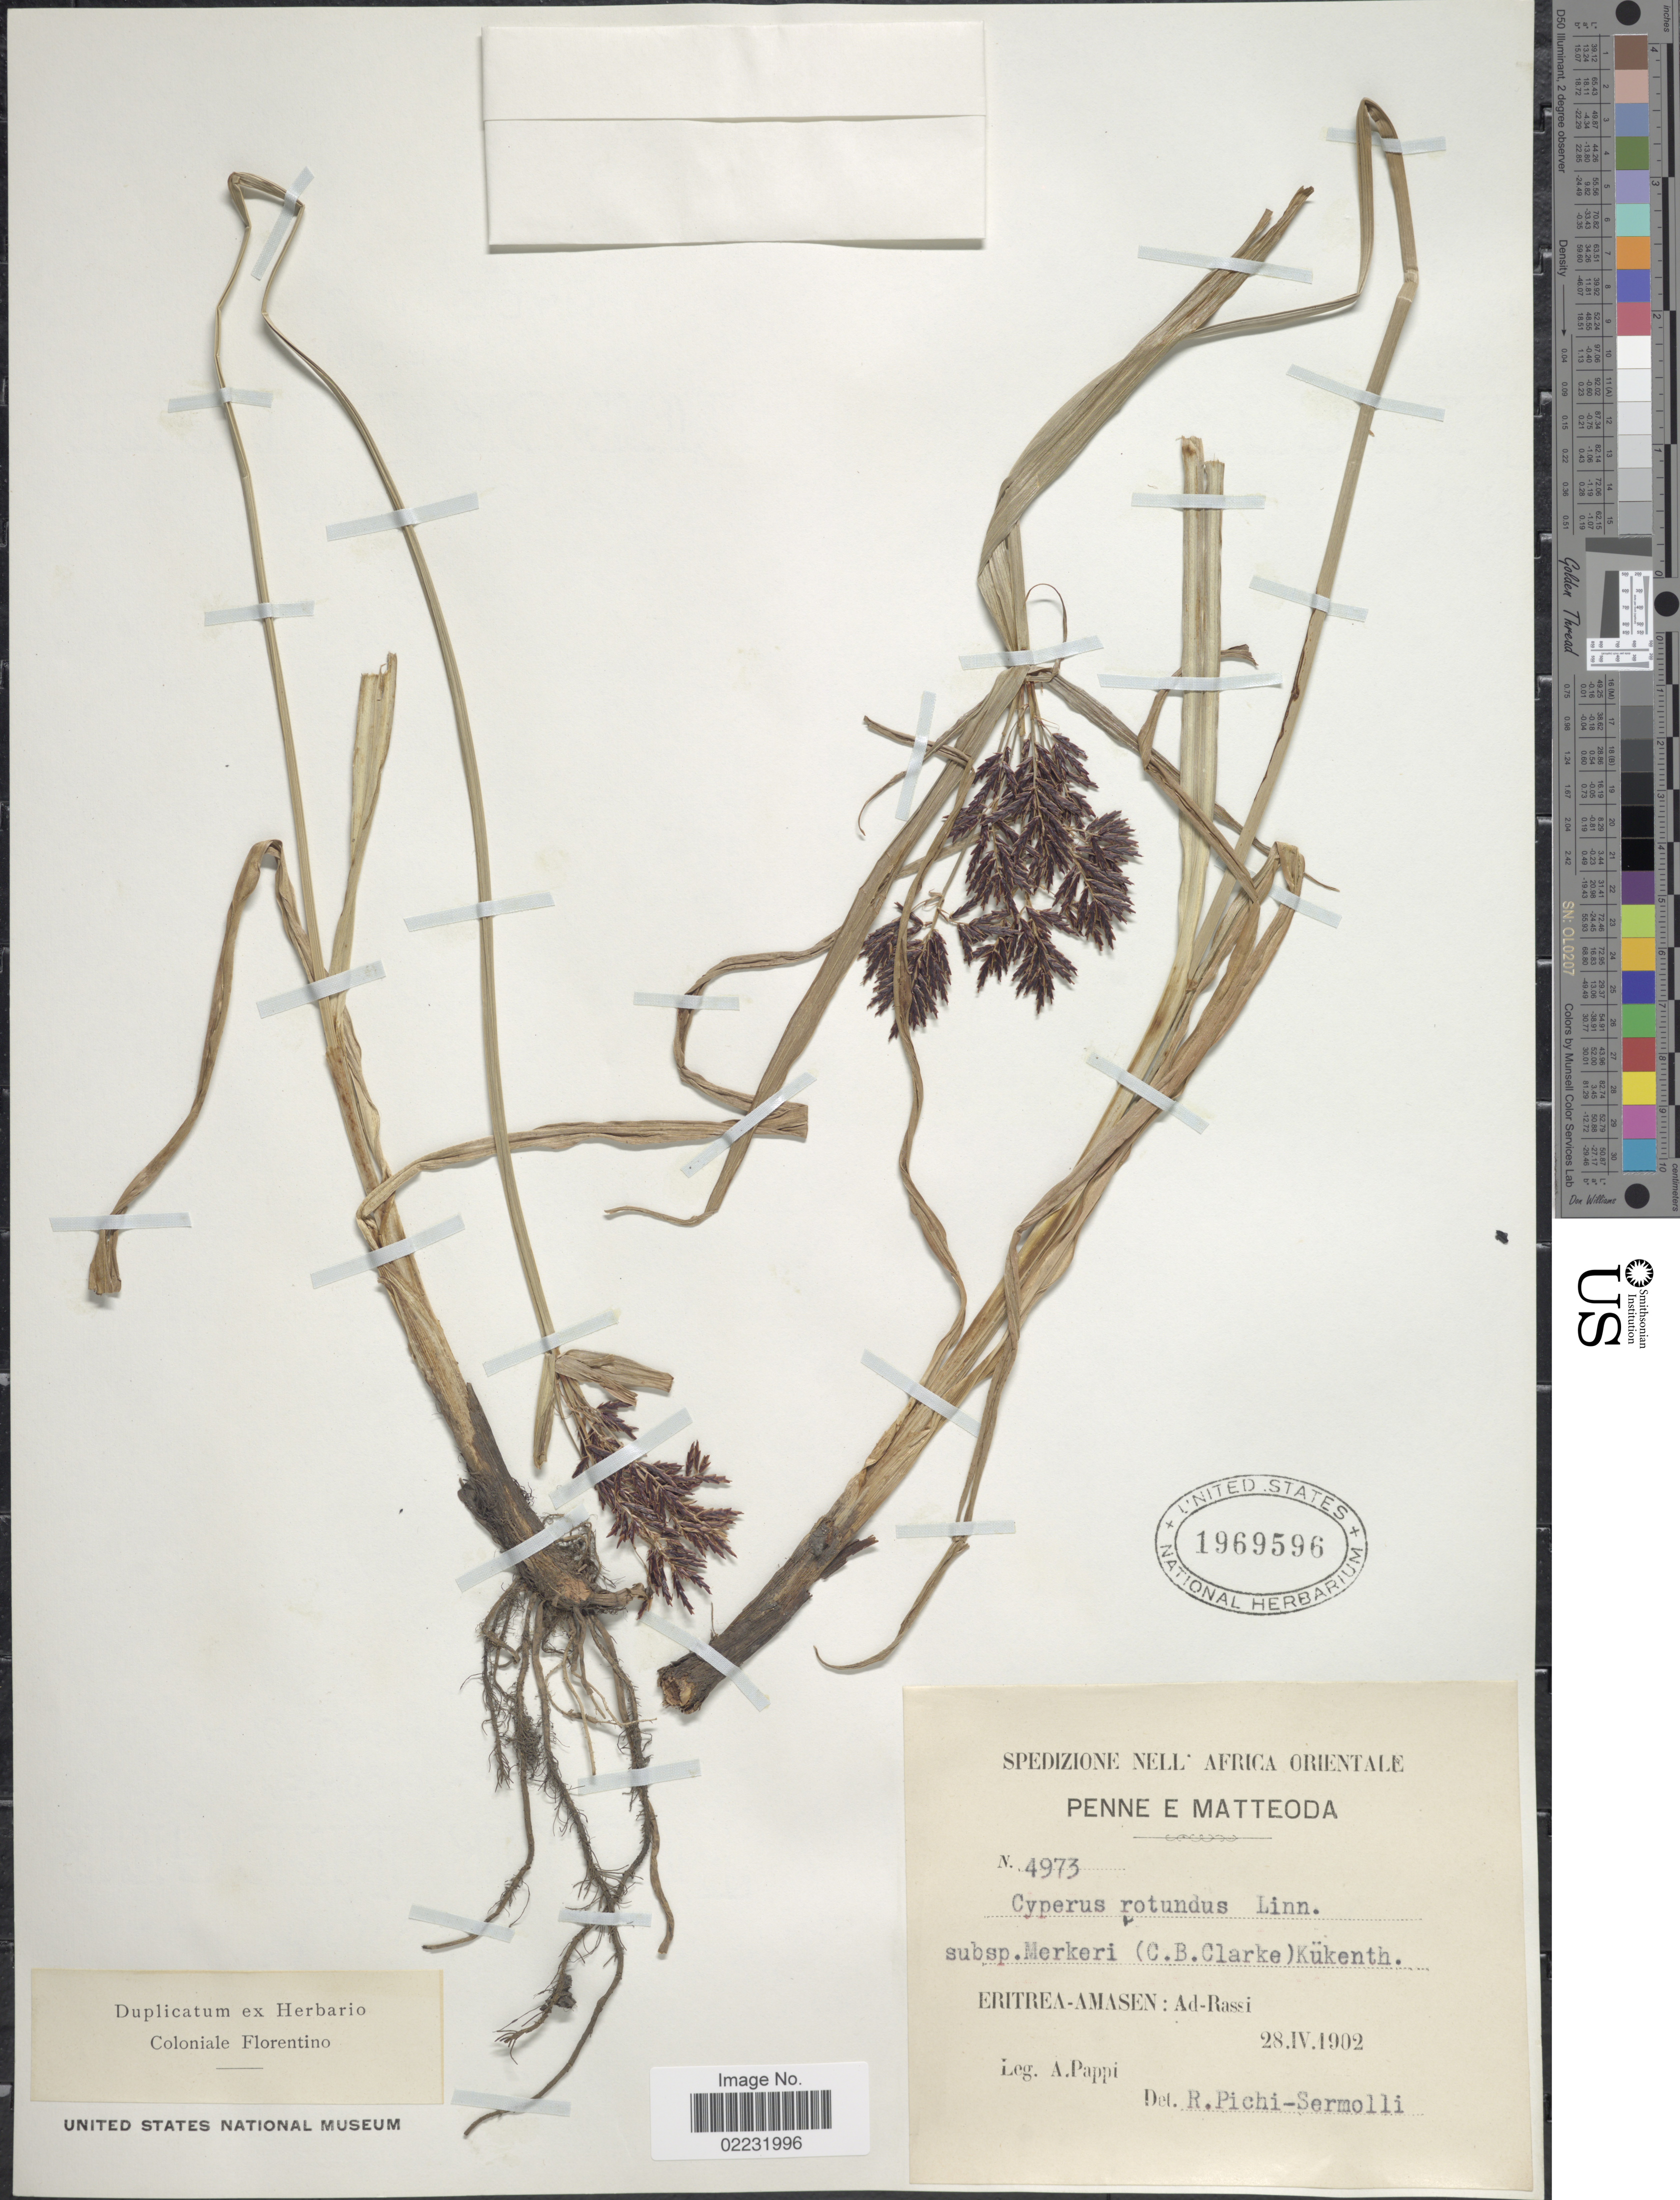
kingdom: Plantae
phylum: Tracheophyta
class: Liliopsida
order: Poales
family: Cyperaceae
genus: Cyperus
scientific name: Cyperus rotundus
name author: L.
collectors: A. Pappi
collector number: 4973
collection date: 1902-04-28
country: Eritrea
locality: Eritrea-Amasien: Ad Rassi, Spedizone Nell'Africa Orientale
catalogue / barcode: US 1969596